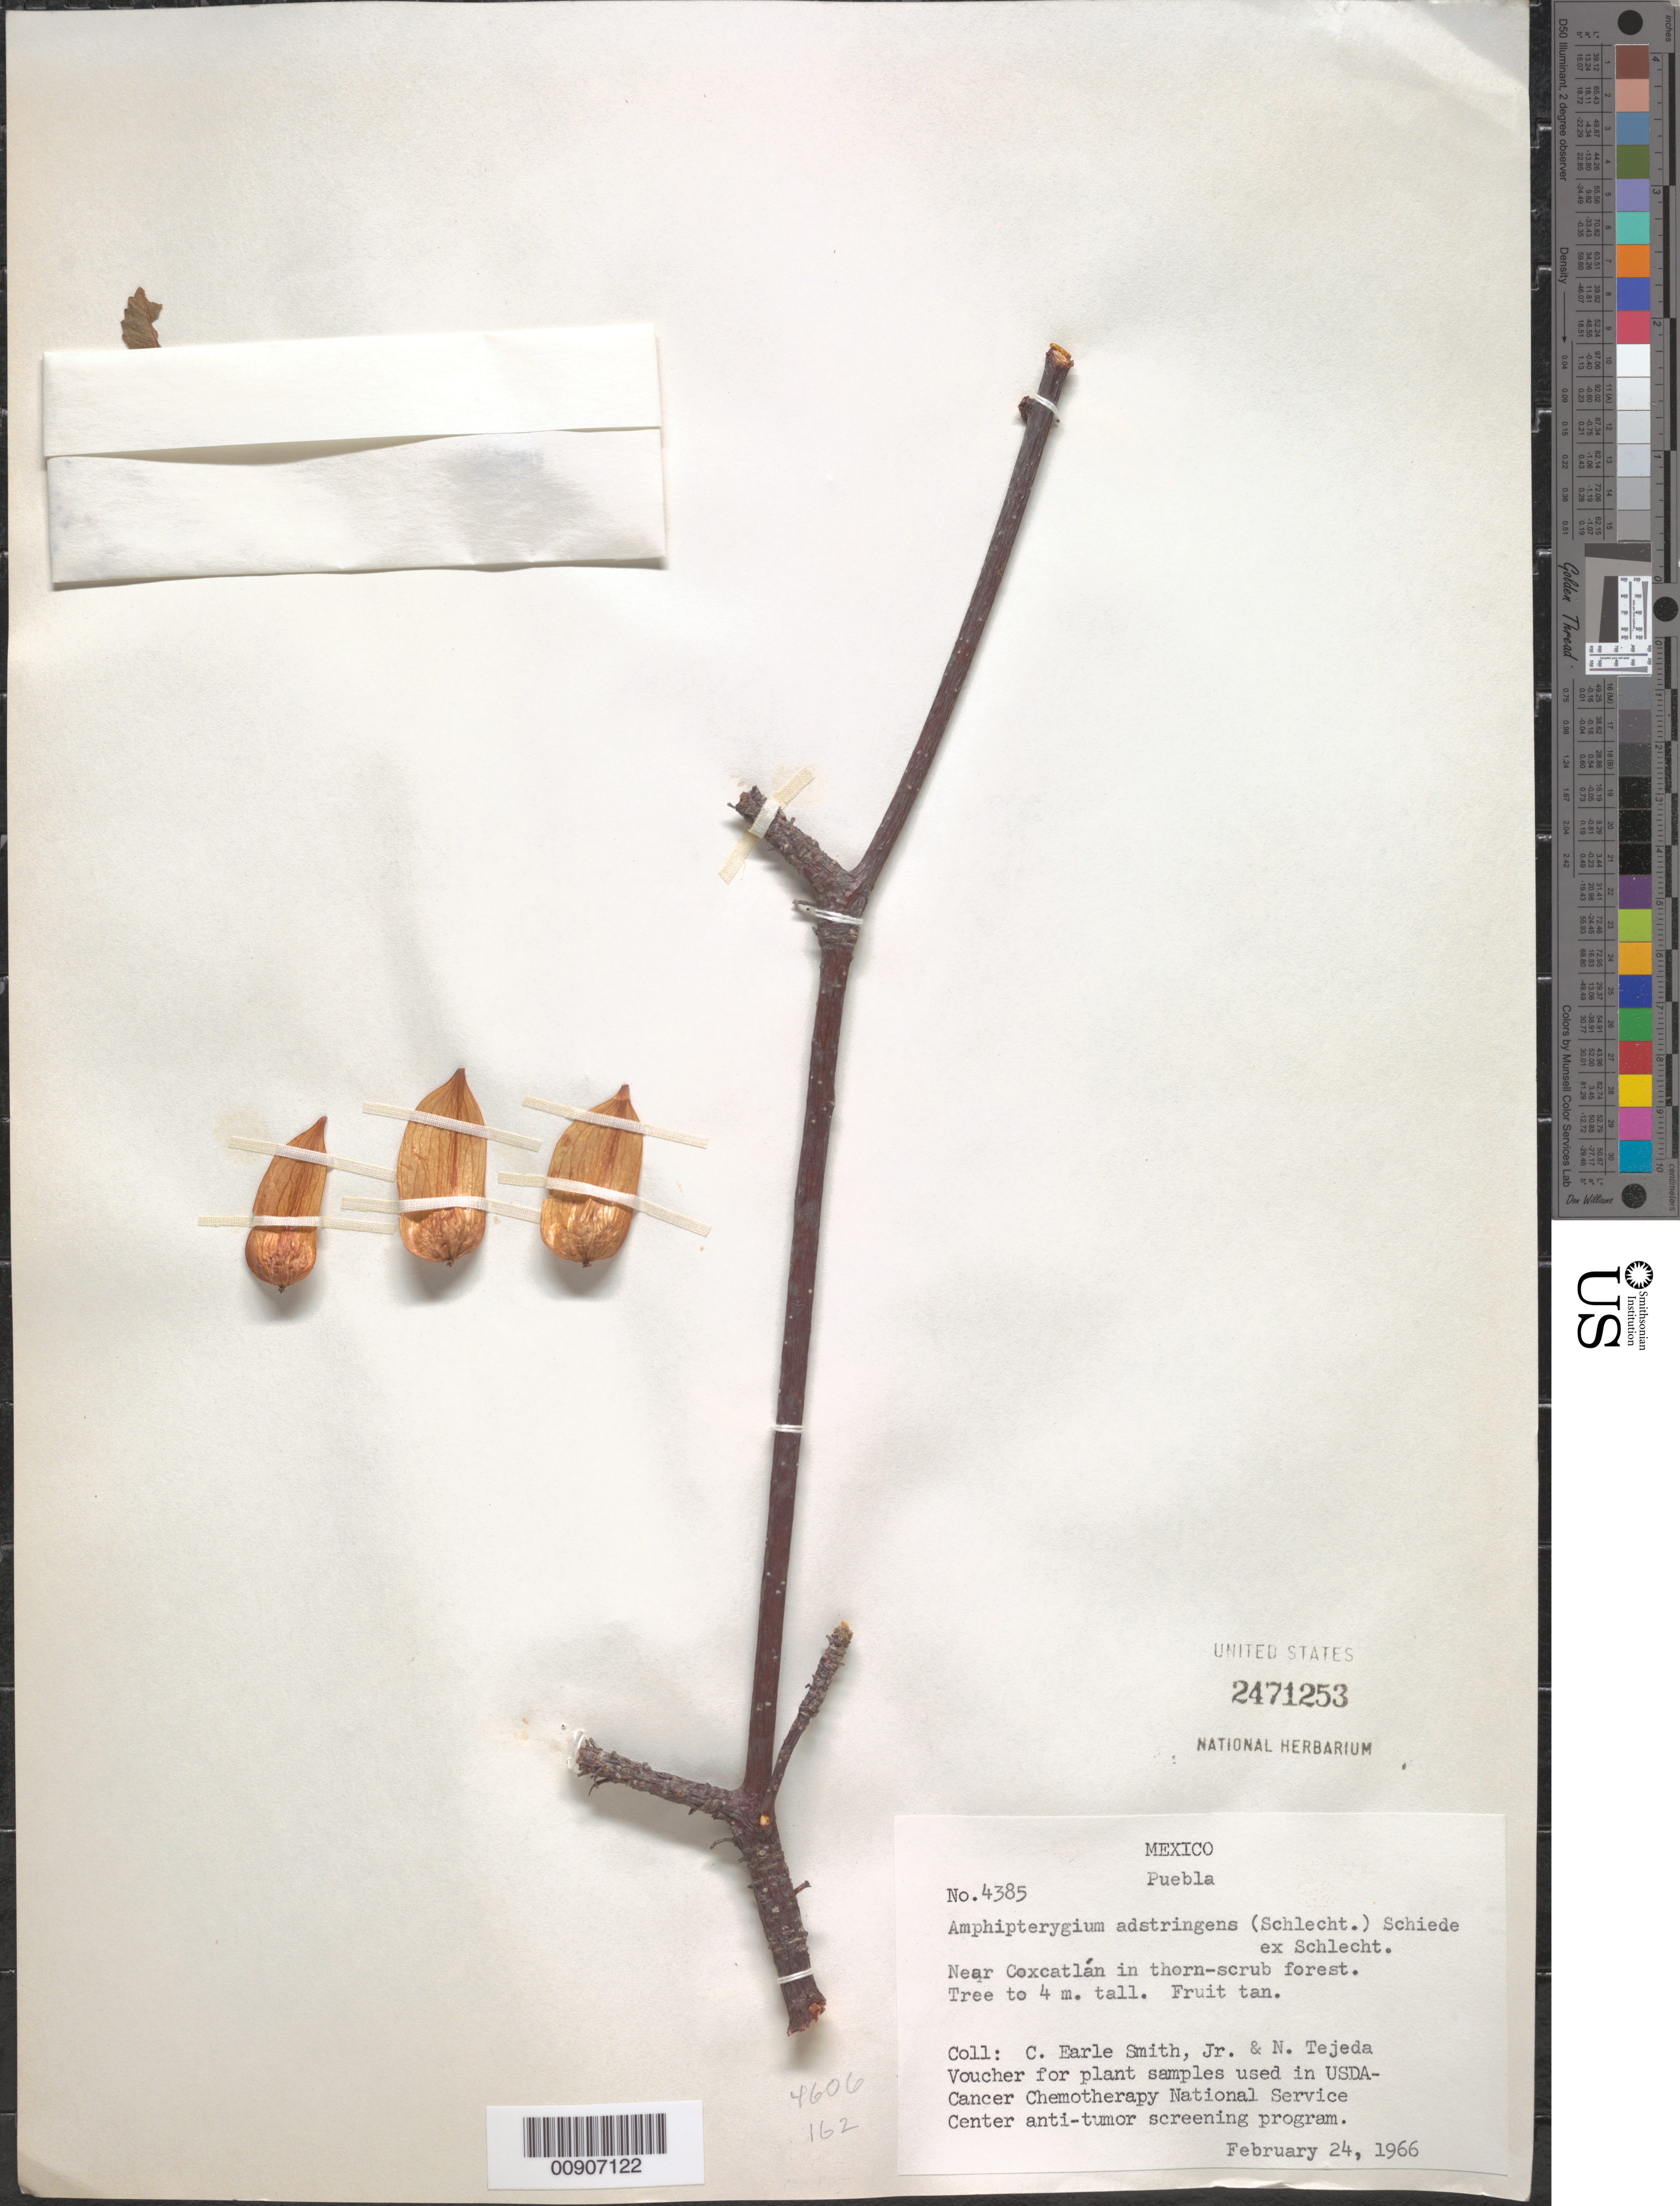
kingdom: Plantae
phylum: Tracheophyta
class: Magnoliopsida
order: Sapindales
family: Anacardiaceae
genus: Amphipterygium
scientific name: Amphipterygium adstringens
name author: (Schltdl.) Schiede ex Standl.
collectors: C. E. Smith Jr. & N. Tejeda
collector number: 4385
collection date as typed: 24 Feb 1966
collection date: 1966-02-24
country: Mexico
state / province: Puebla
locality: Puebla: Near Coxcatlán.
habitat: In thorn-scrub forest.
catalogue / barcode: US 2471253